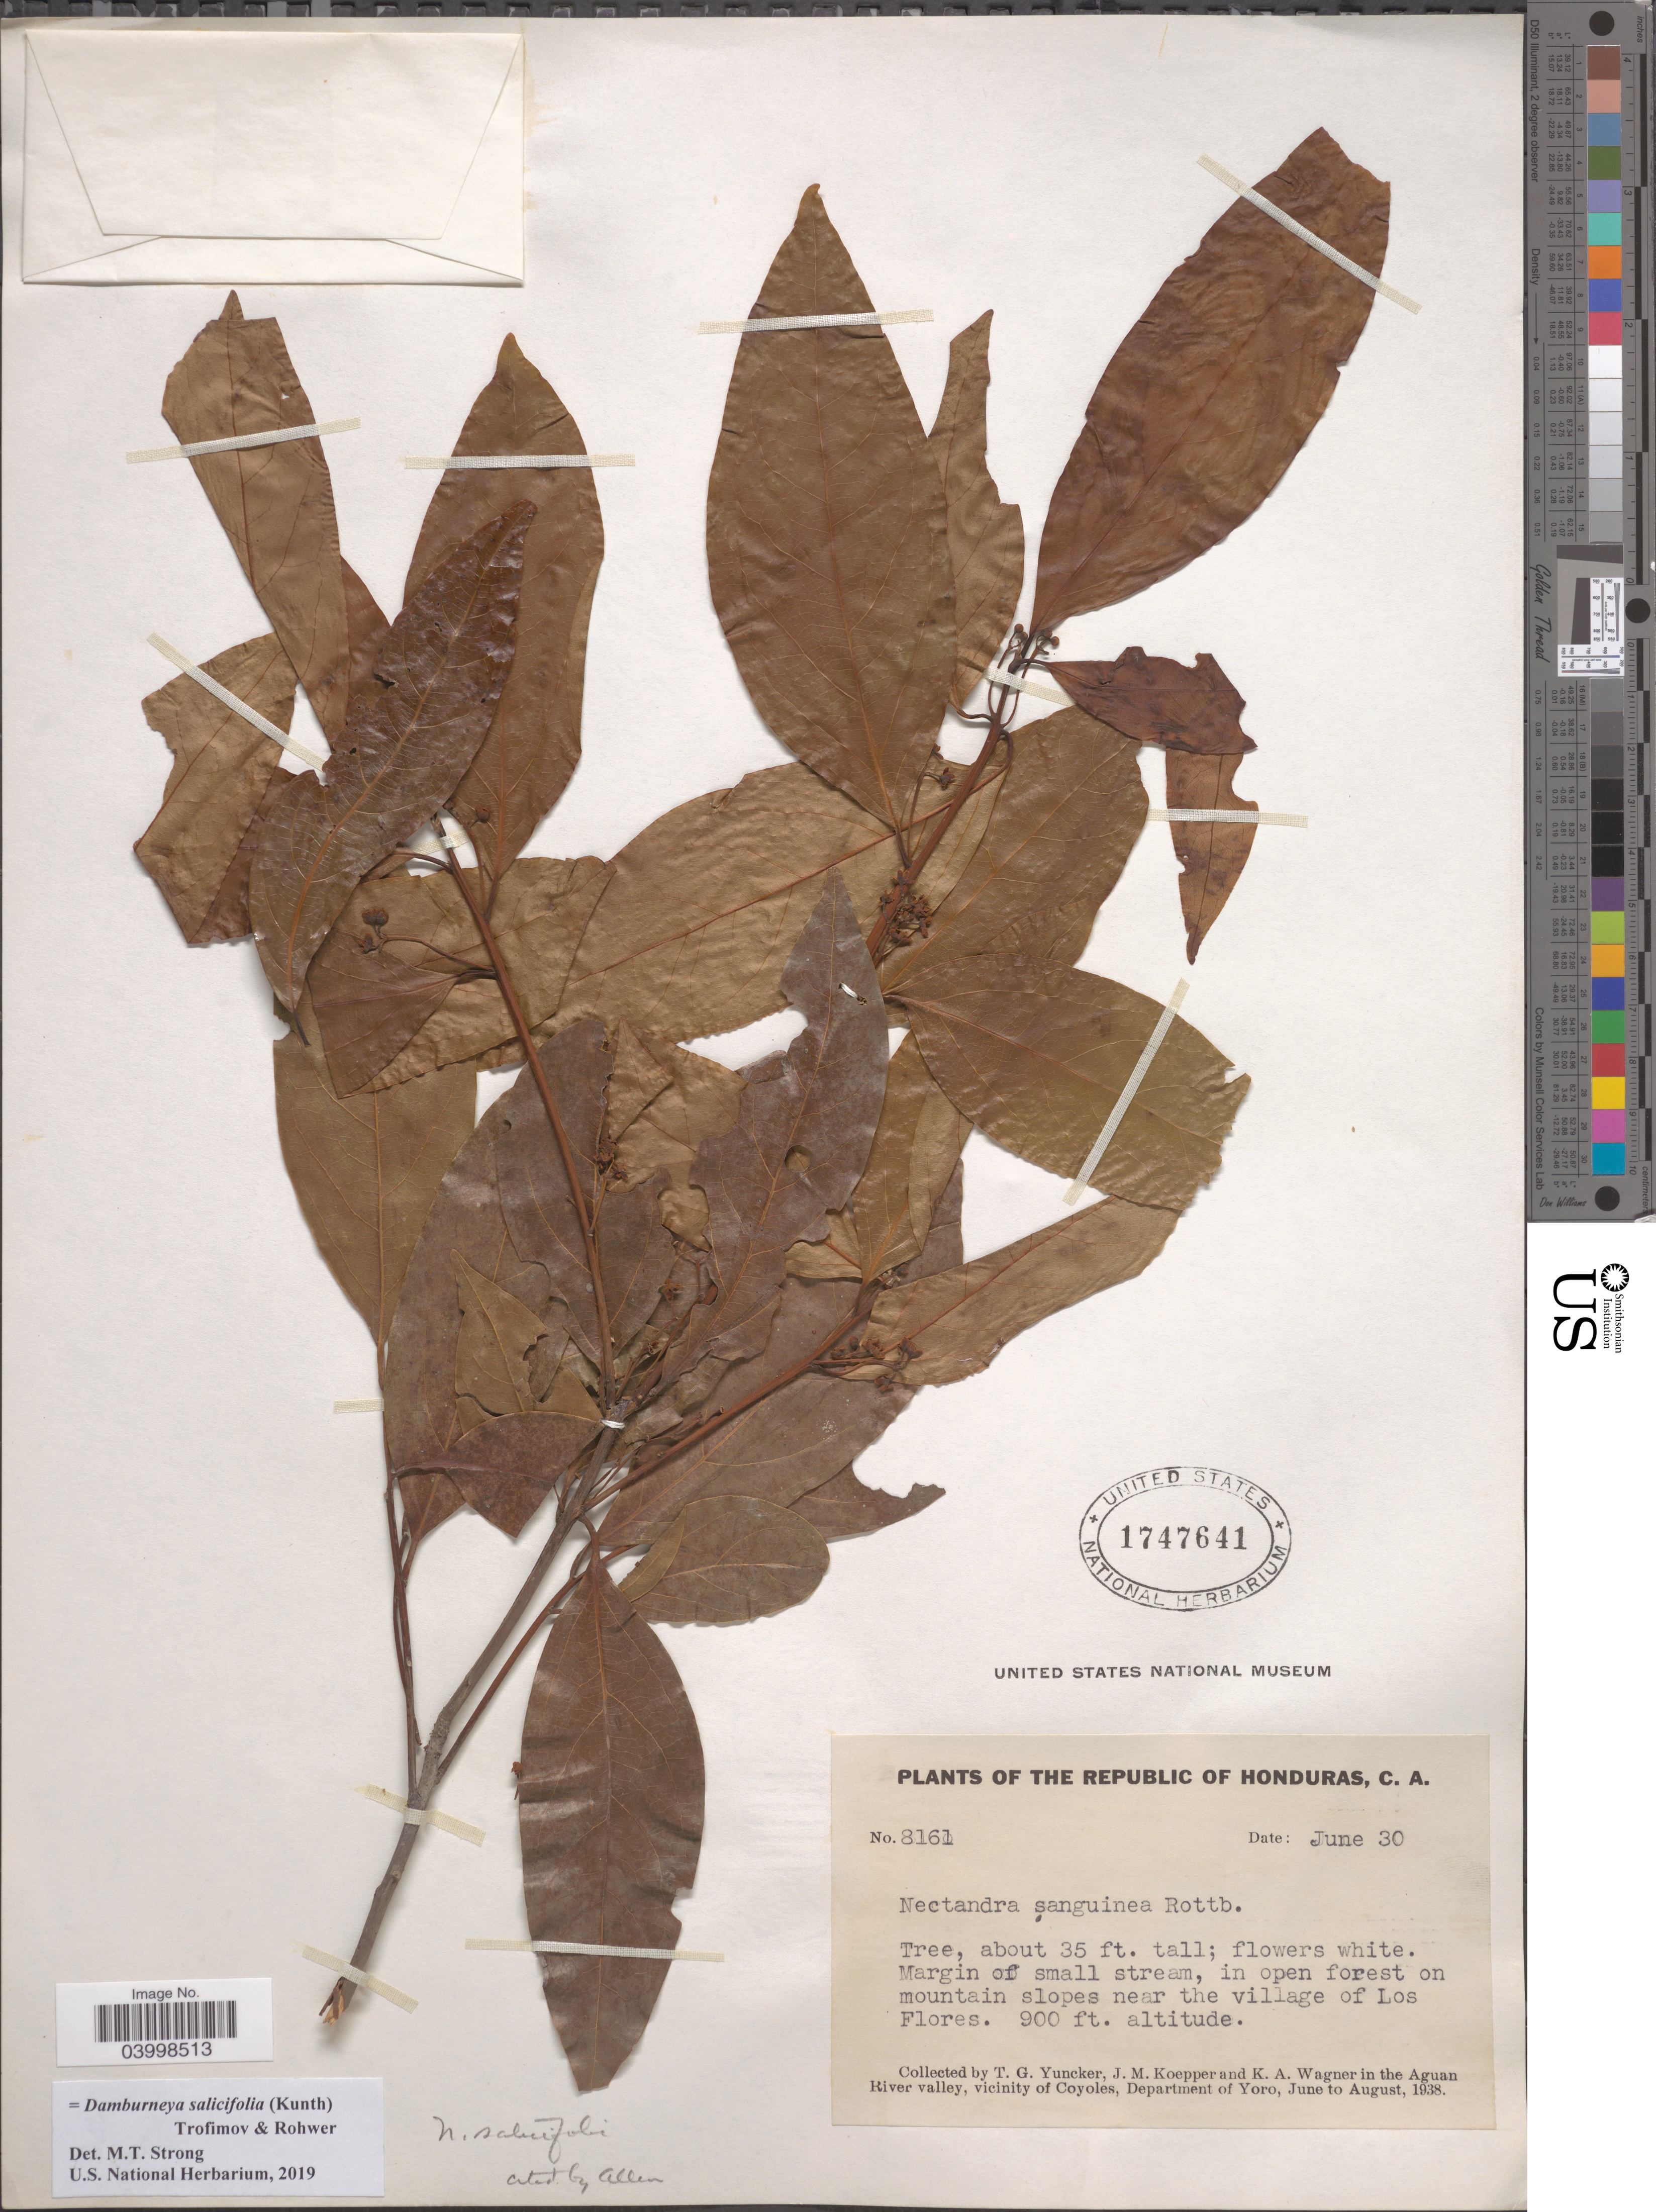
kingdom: Plantae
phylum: Tracheophyta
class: Magnoliopsida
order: Laurales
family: Lauraceae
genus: Damburneya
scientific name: Damburneya salicifolia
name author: (Kunth) Trofimov & Rohwer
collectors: T. G. Yuncker, J. M. Koepper & K. A. Wagner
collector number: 8161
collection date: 1938-06-30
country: Honduras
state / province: Yoro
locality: In open forest on mountain slopes near the village of Los Flores. In the Aguan River valley, vicinity of Coyoles, Department of Yoro.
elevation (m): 274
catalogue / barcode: US 1747641